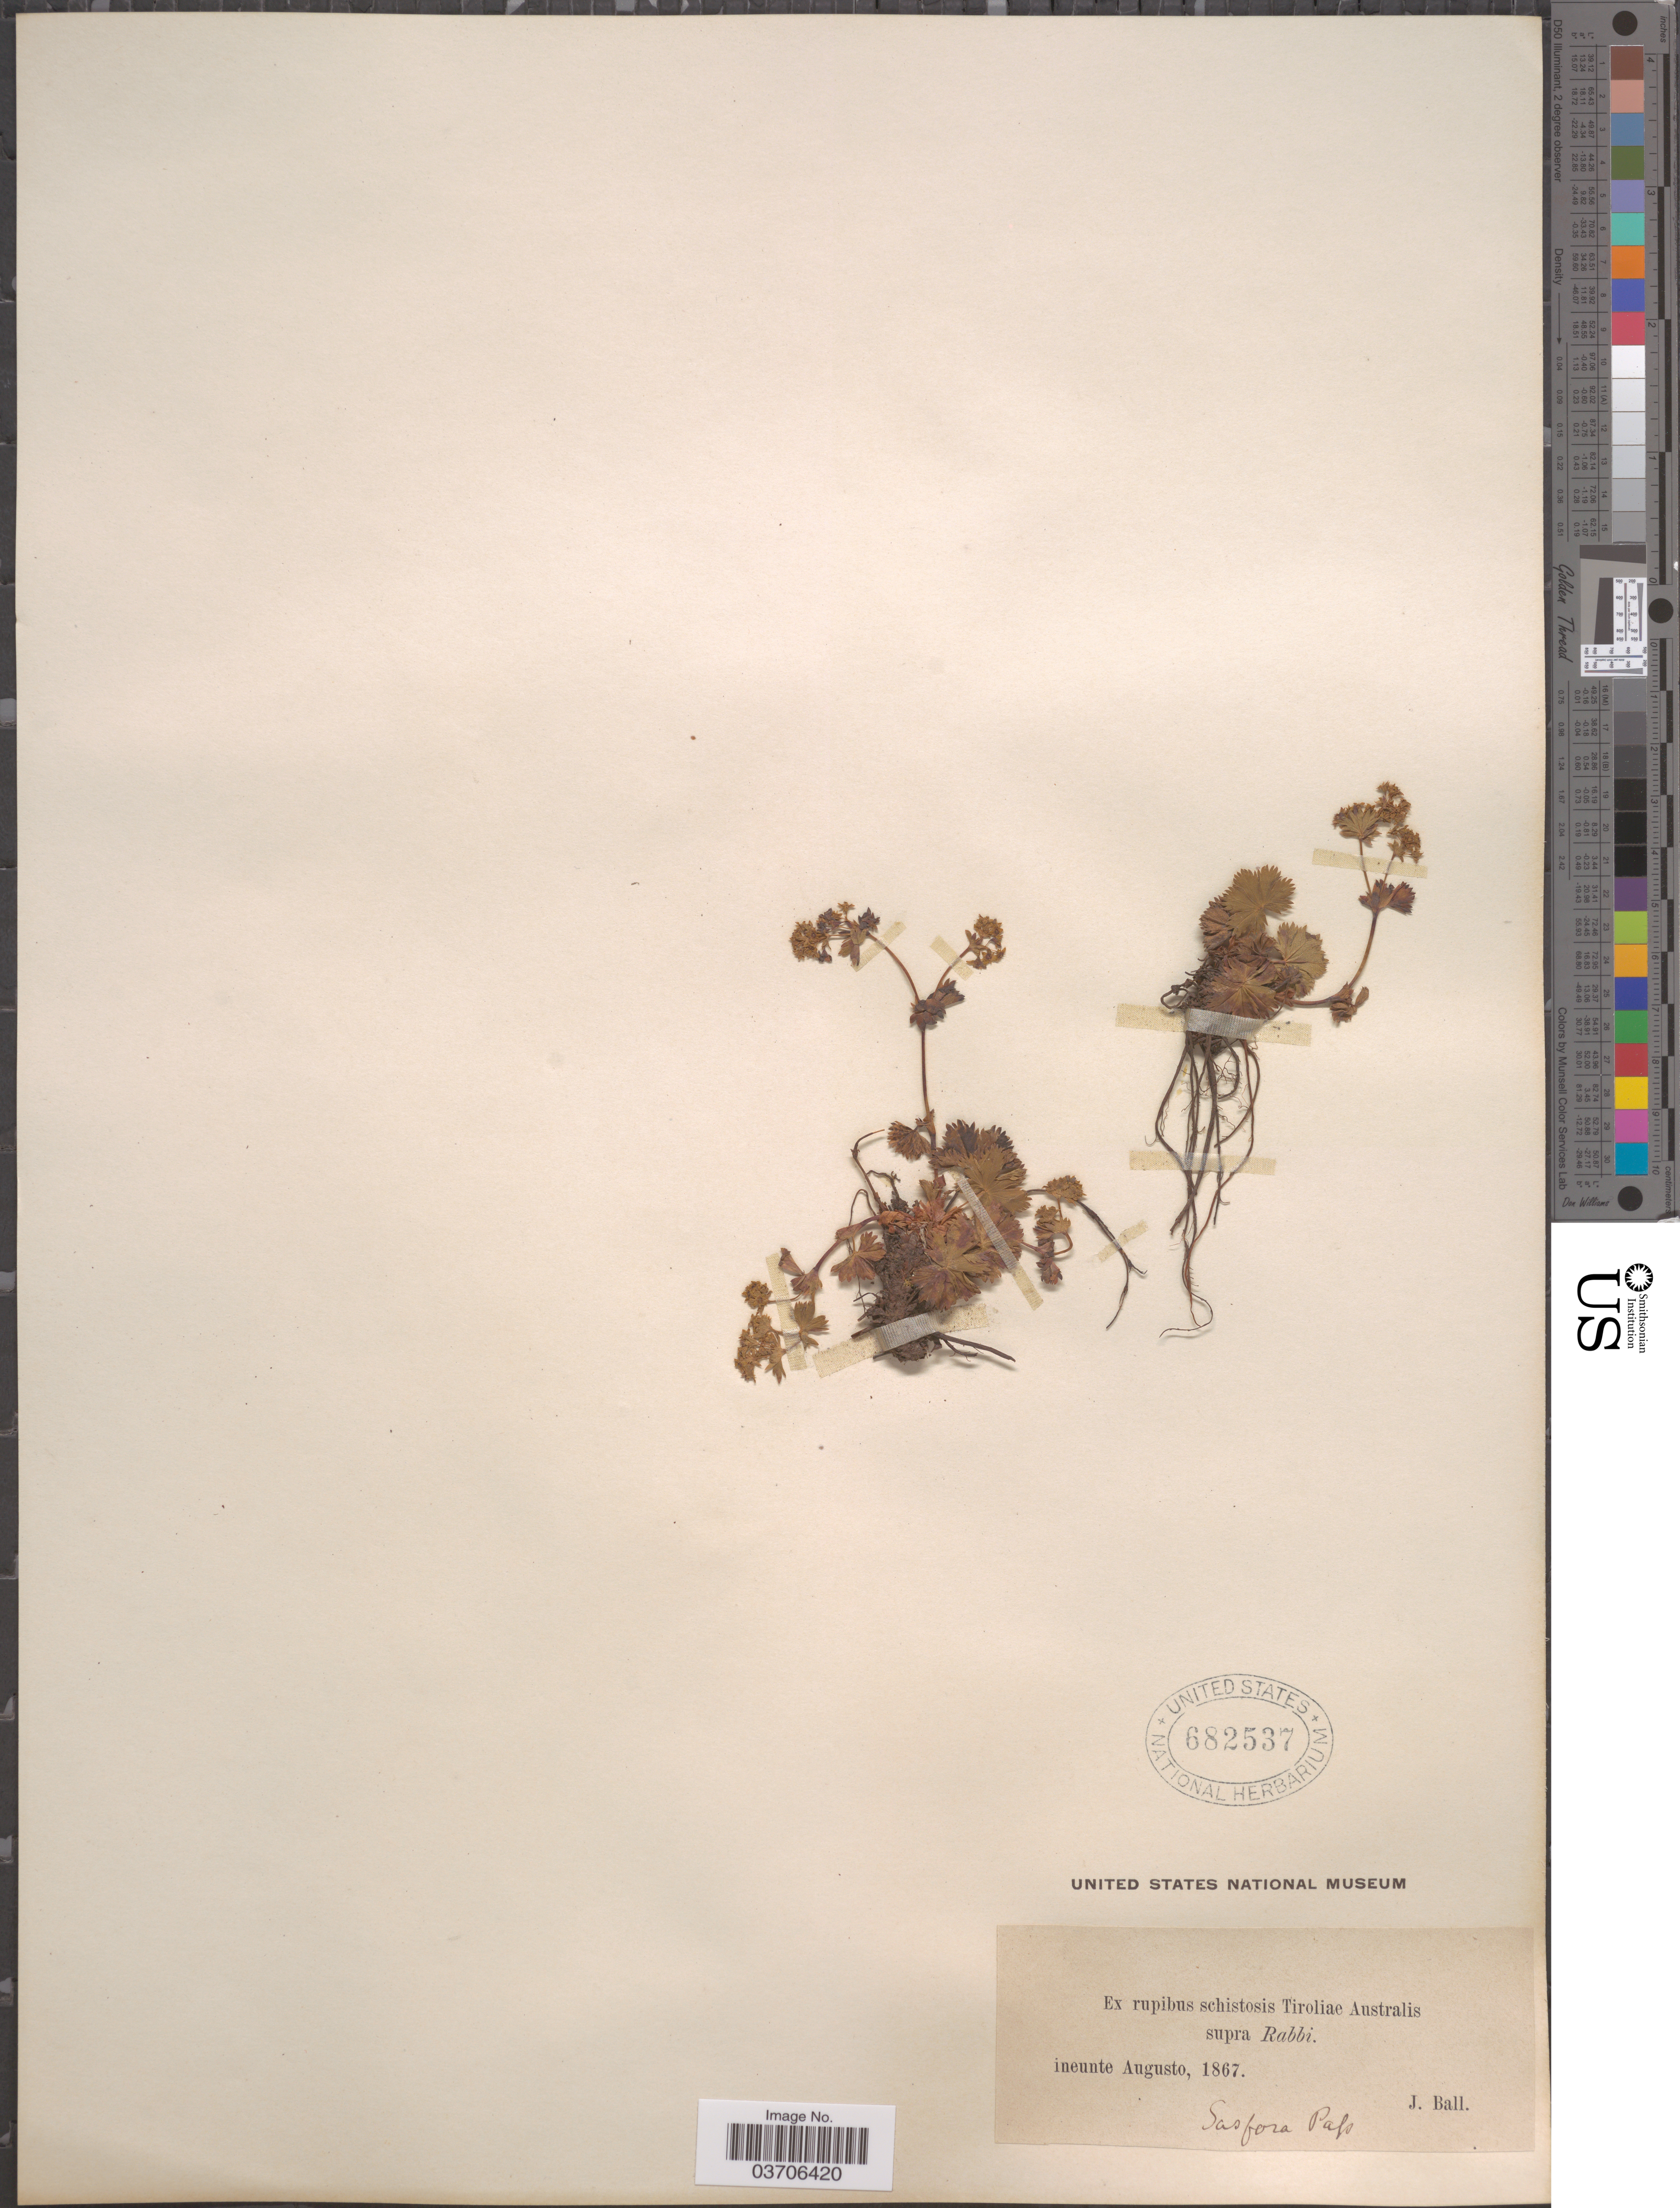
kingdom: Plantae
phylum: Tracheophyta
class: Magnoliopsida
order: Rosales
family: Rosaceae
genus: Alchemilla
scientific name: Alchemilla sp.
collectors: J. Ball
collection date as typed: ineunte Augusto, 1867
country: Italy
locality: Ex rupibus schistosis Tiroliae Australis supra Rabbi.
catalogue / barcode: US 682537